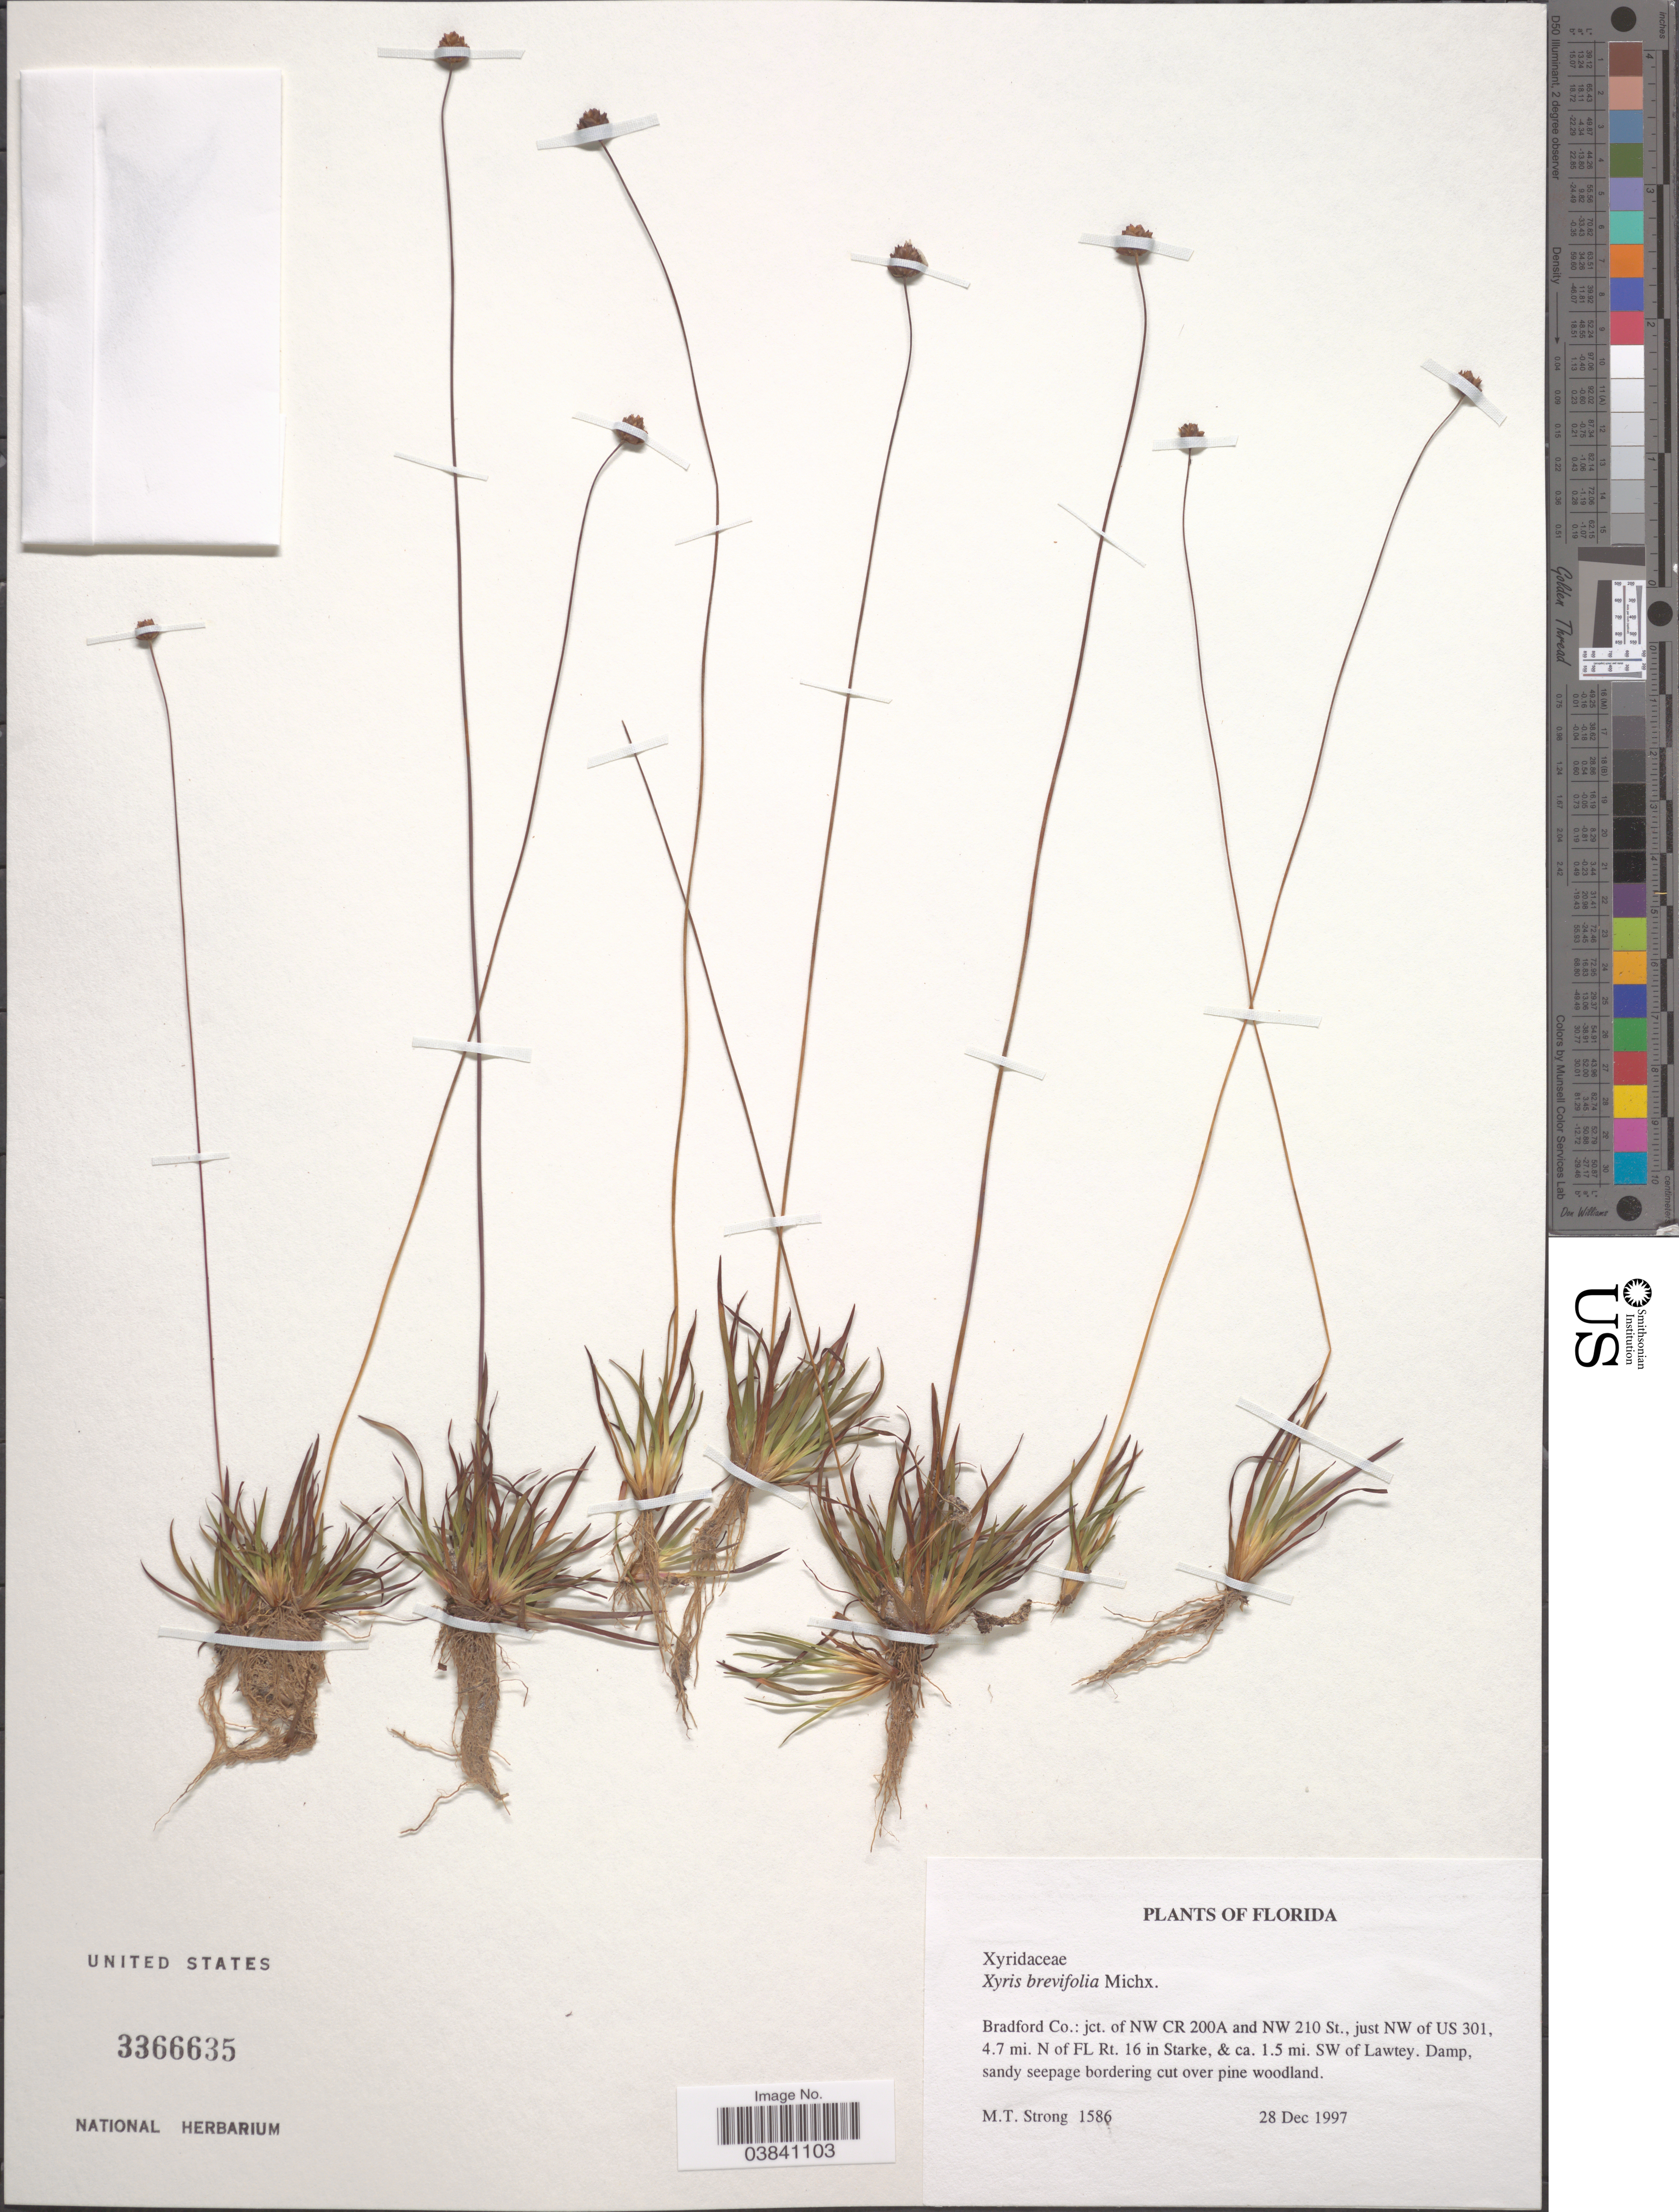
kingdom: Plantae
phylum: Tracheophyta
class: Liliopsida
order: Poales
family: Xyridaceae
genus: Xyris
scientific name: Xyris brevifolia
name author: Michx.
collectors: M. T. Strong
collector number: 1586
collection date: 1997-12-28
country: United States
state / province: Florida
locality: Bradford Co.: jct. of NW CR 200A and NW 210 St., NW of US 301, 4.7 mi. N of FL Rt. 16 in Starke, & ca. 1.5 mi. SW of Lawtey.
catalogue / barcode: US 3366635